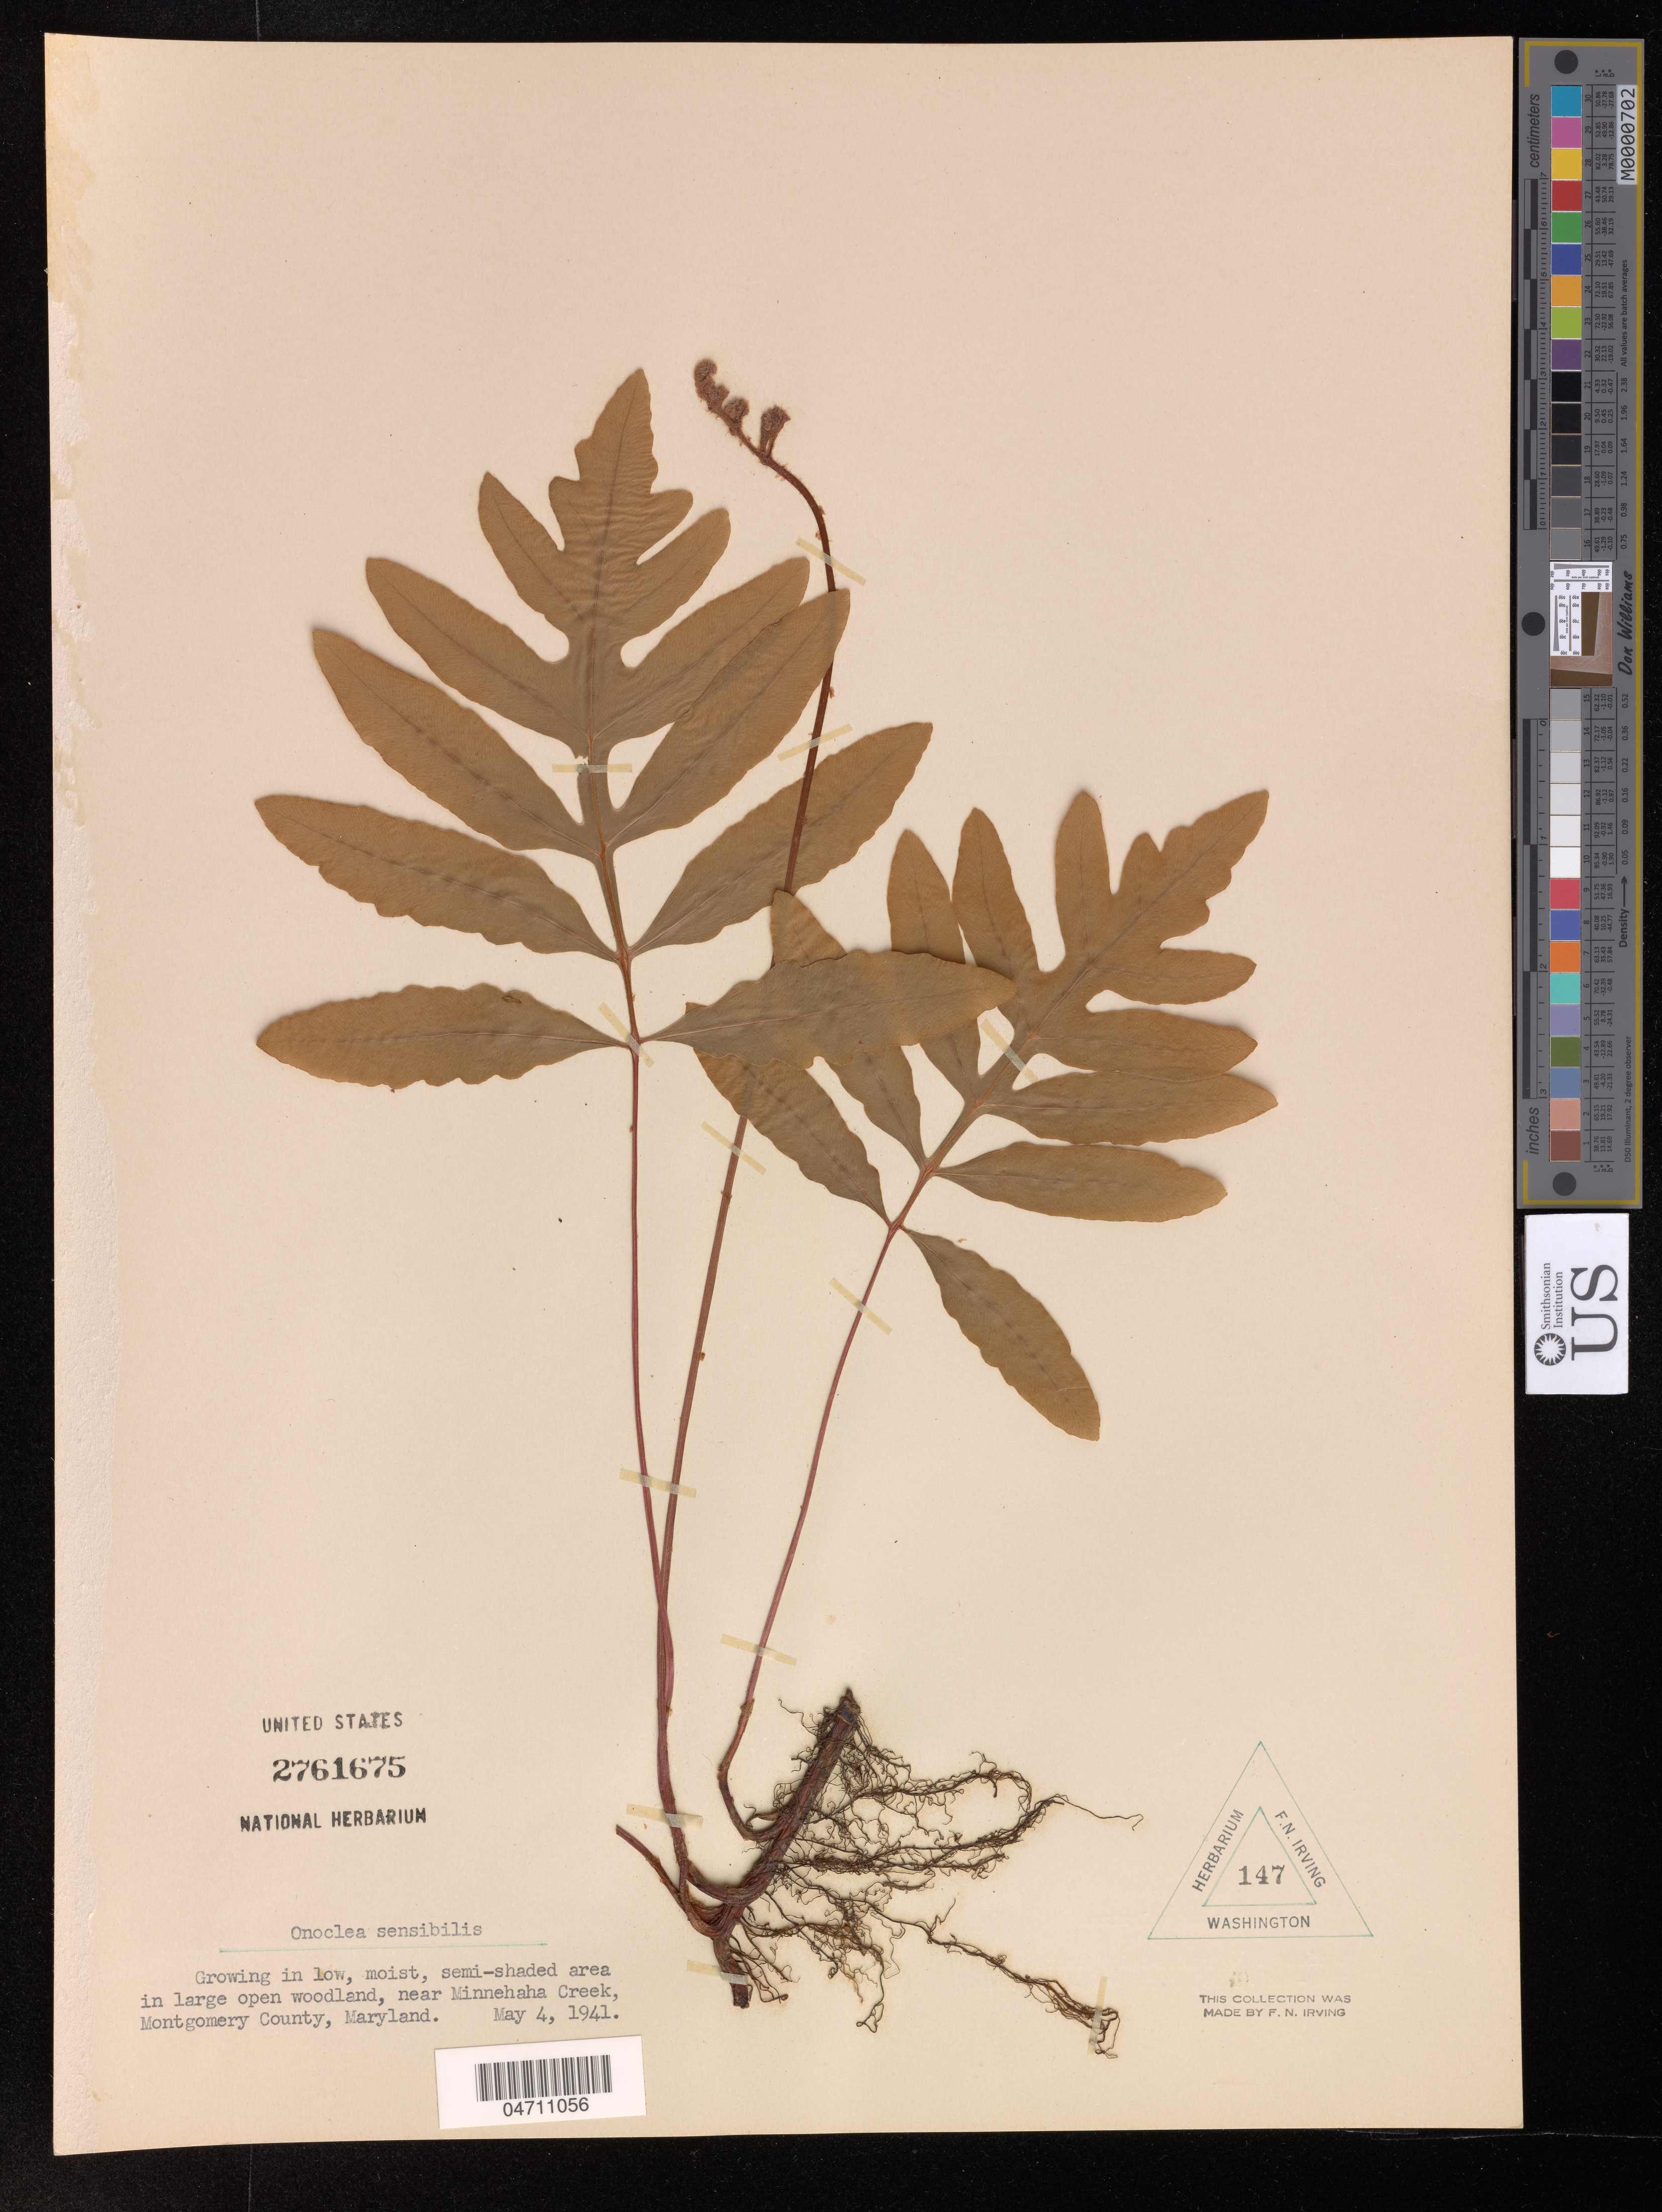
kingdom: Plantae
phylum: Tracheophyta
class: Polypodiopsida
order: Polypodiales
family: Onocleaceae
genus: Onoclea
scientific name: Onoclea sensibilis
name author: L.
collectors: F. Irving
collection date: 1941-05-04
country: United States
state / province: Maryland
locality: Growing in low, moist, semi-shaded area in large open woodland, near Minnehaha Creek, Montgomery County.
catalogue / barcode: US 2761675